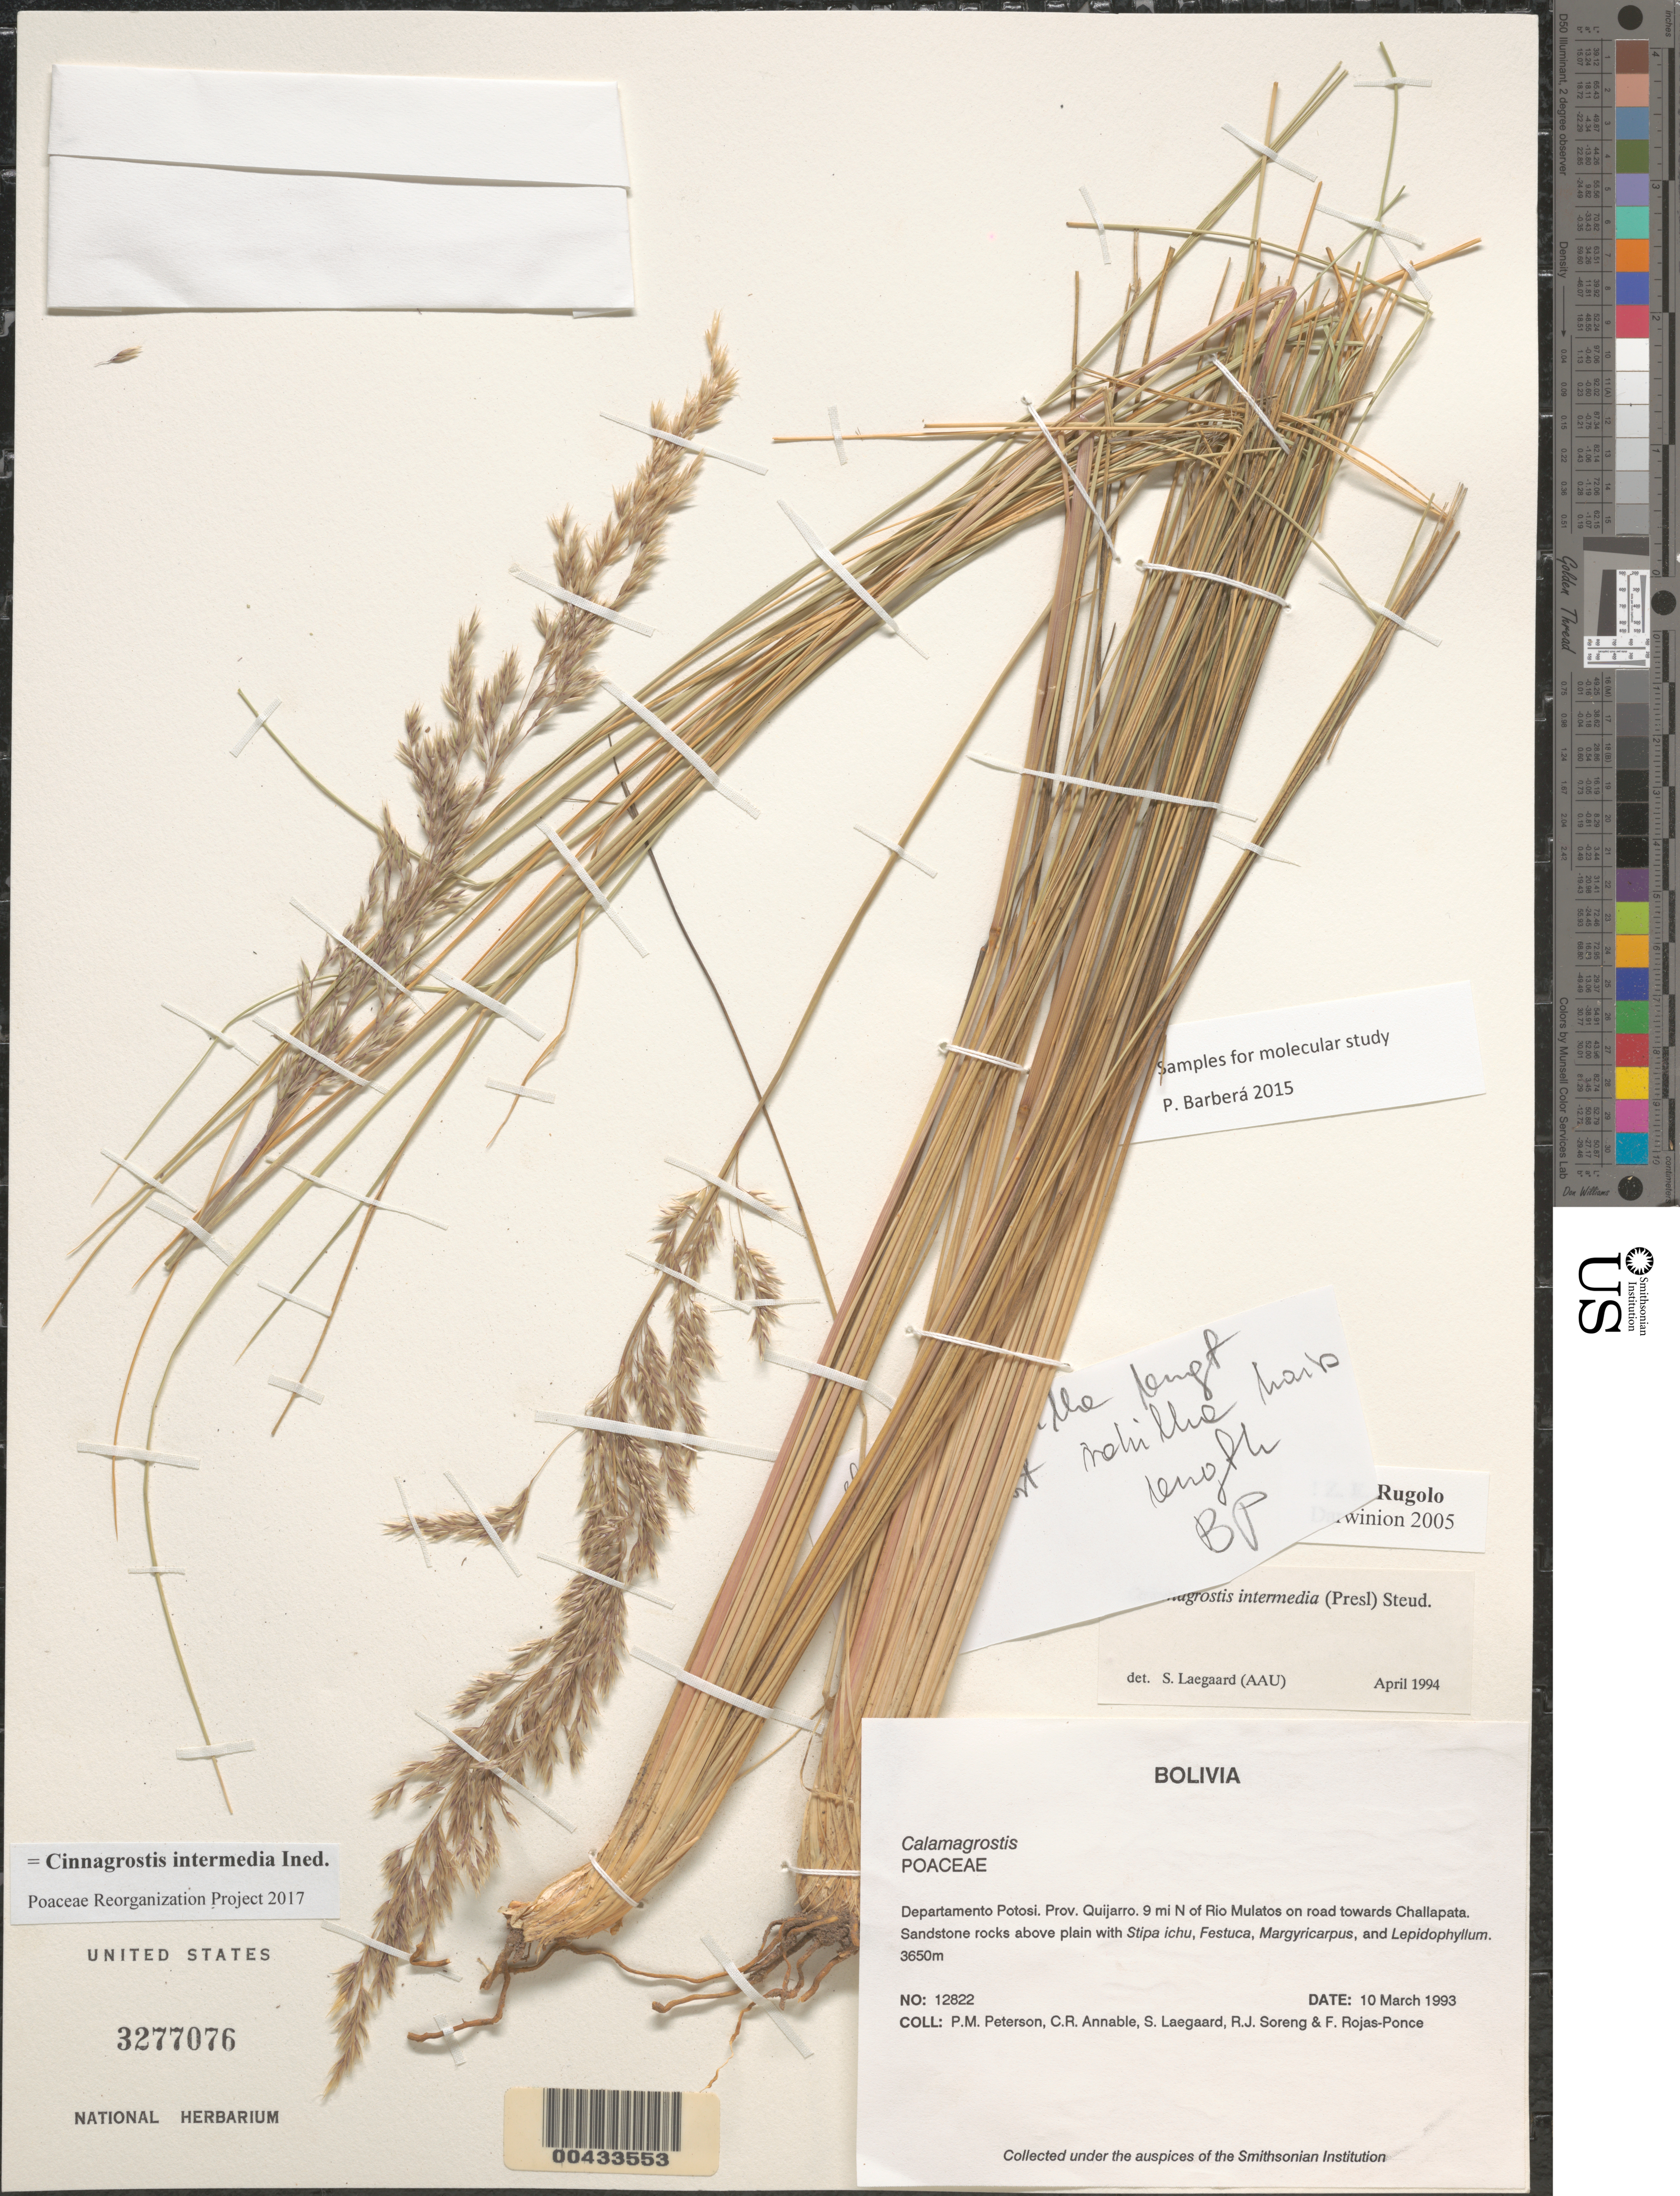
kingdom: Plantae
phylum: Tracheophyta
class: Liliopsida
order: Poales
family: Poaceae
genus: Cinnagrostis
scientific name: Cinnagrostis intermedia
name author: (J. Presl) P.M. Peterson et al.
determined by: Poaceae Reorganization Project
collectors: P. M. Peterson, C. R. Annable, S. Lægaard, R. J. Soreng & F. Rojas-Ponce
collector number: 12822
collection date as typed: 10 Mar 1993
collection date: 1993-03-10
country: Bolivia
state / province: Potosí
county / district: Quijarro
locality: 9 mi N of Rio Mulatos on road towards Challapata.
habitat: Sandstone rocks above plain with Stipa ichu, Festuca, Margyricarpus, and Lepidophyllum.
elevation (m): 3650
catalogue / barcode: US 3277076